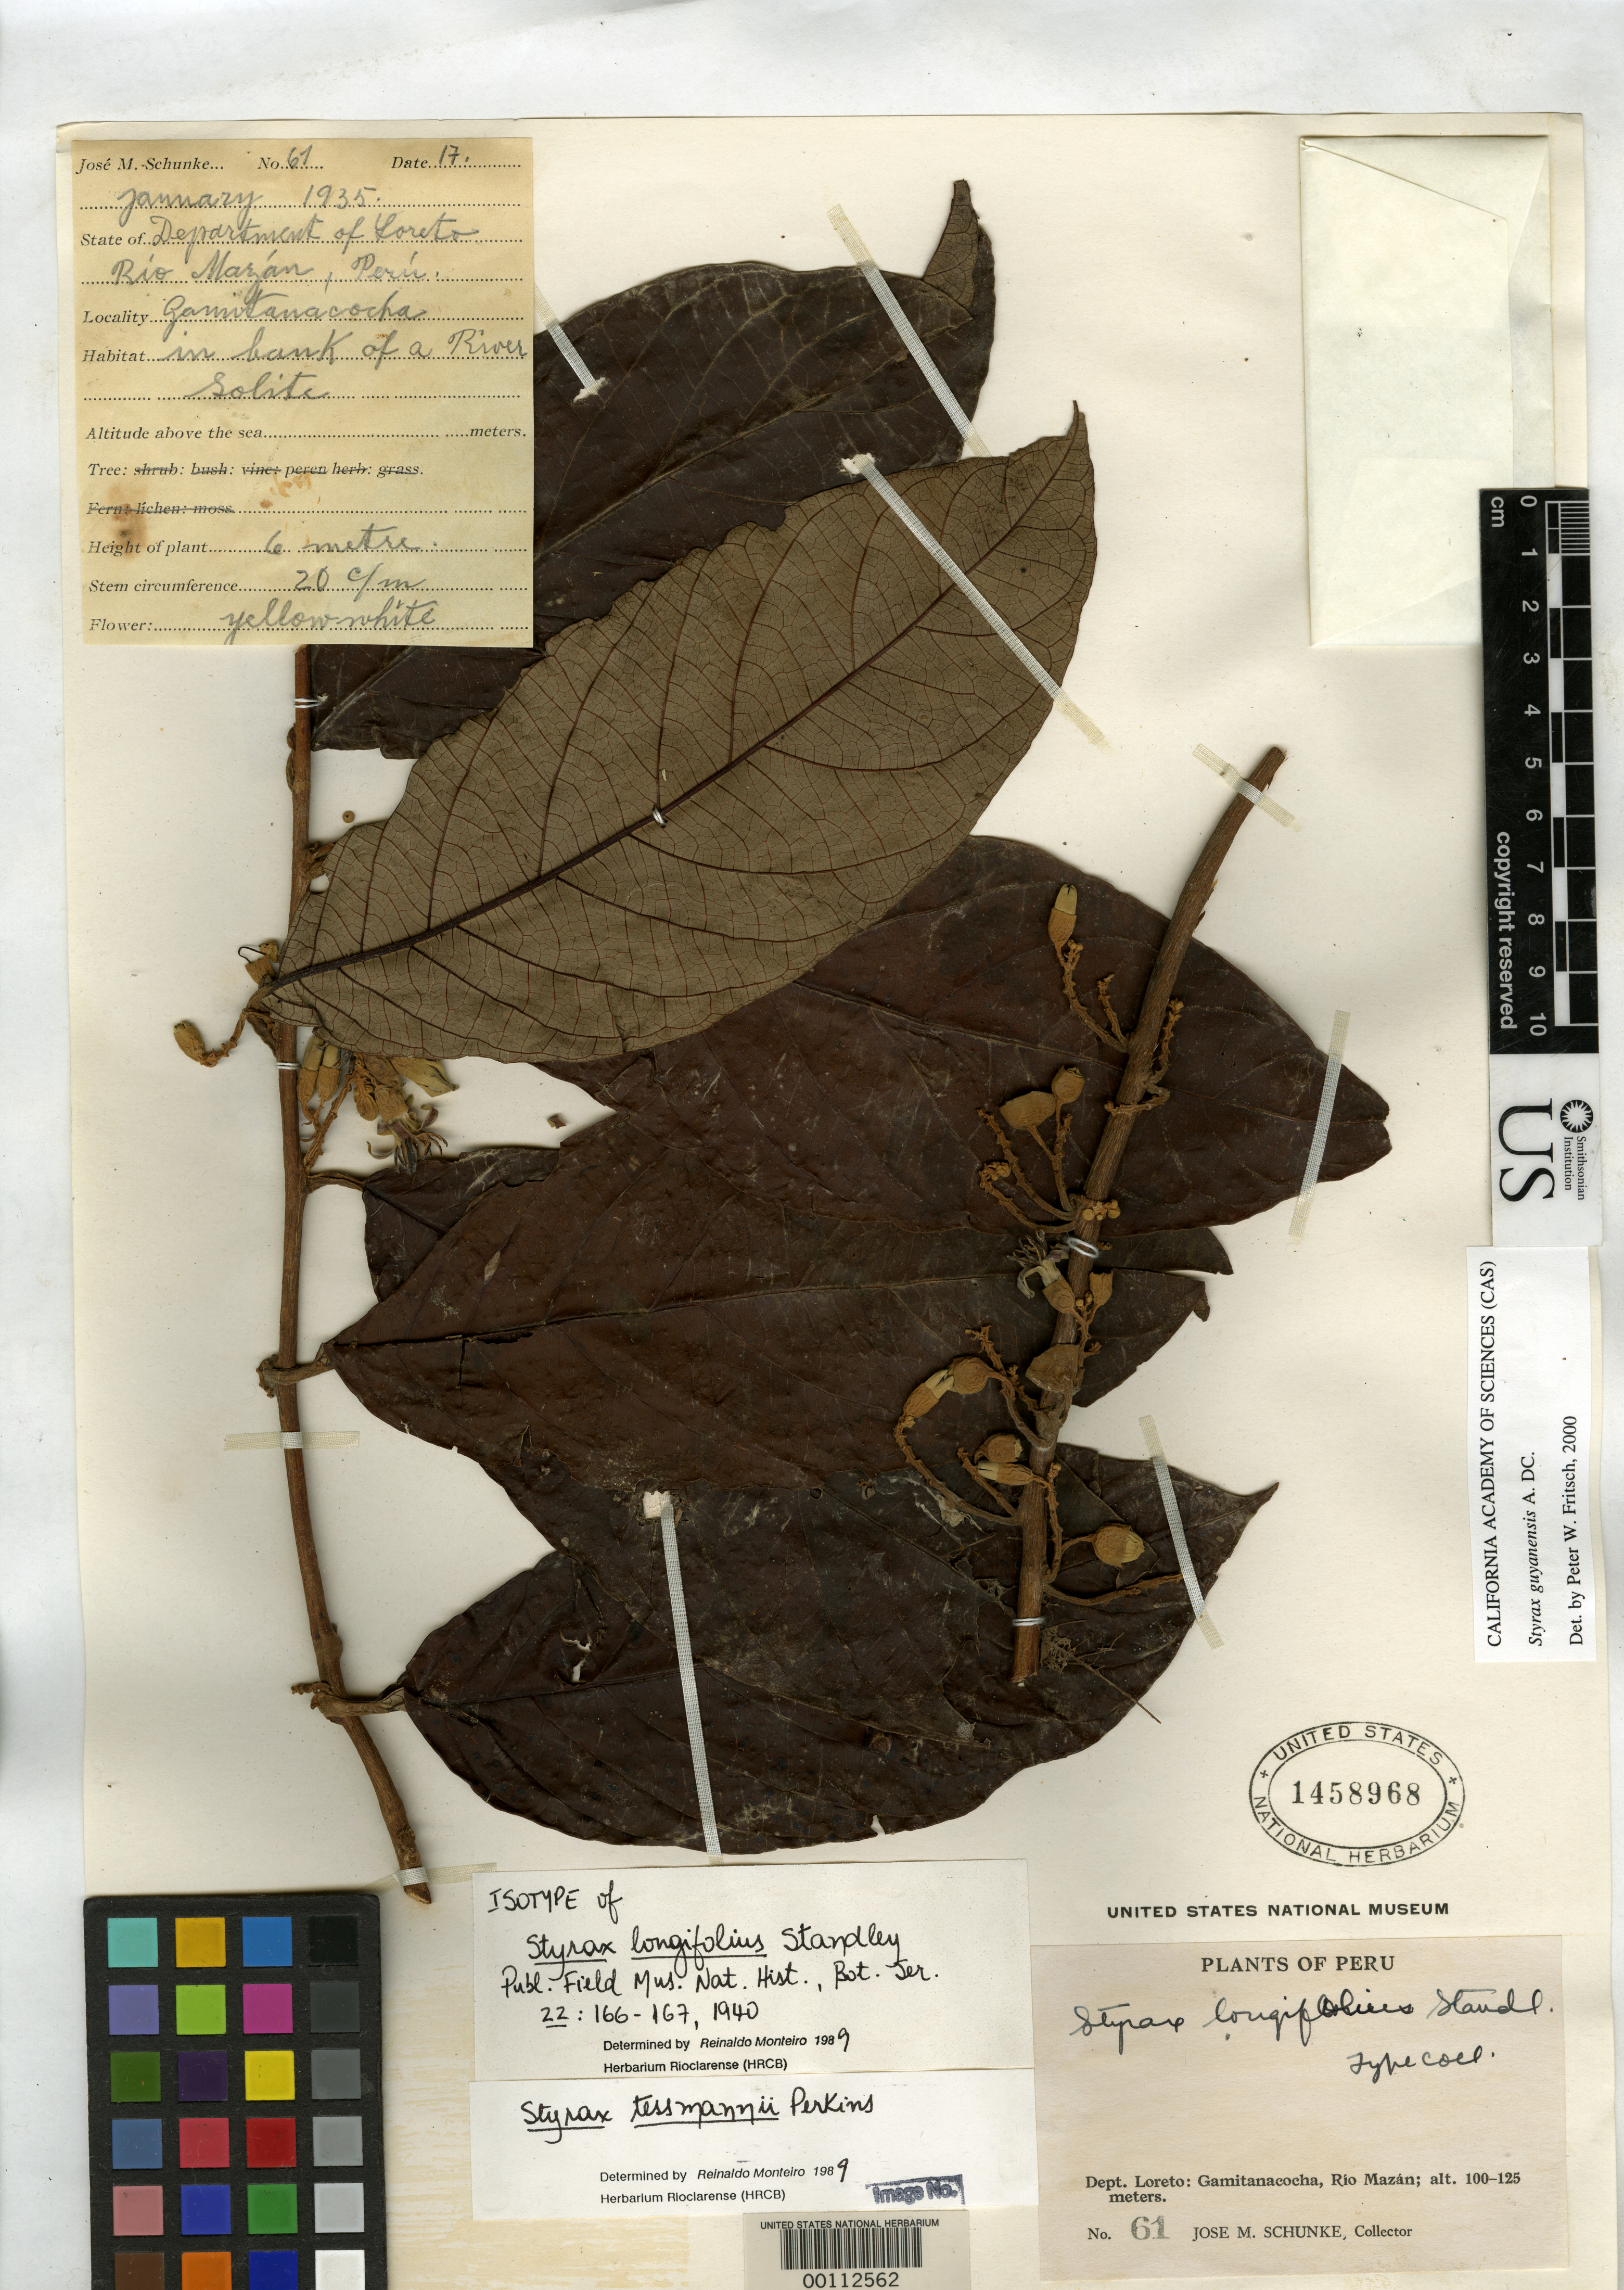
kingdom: Plantae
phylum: Tracheophyta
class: Magnoliopsida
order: Ericales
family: Styracaceae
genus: Styrax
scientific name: Styrax longifolius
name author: Standl.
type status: Isotype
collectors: J. M. Schunke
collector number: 61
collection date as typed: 17 Jan 1935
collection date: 1935-01-17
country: Peru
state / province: Loreto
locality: Gamitanacocho, Rio Mazan.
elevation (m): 100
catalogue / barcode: US 1458968